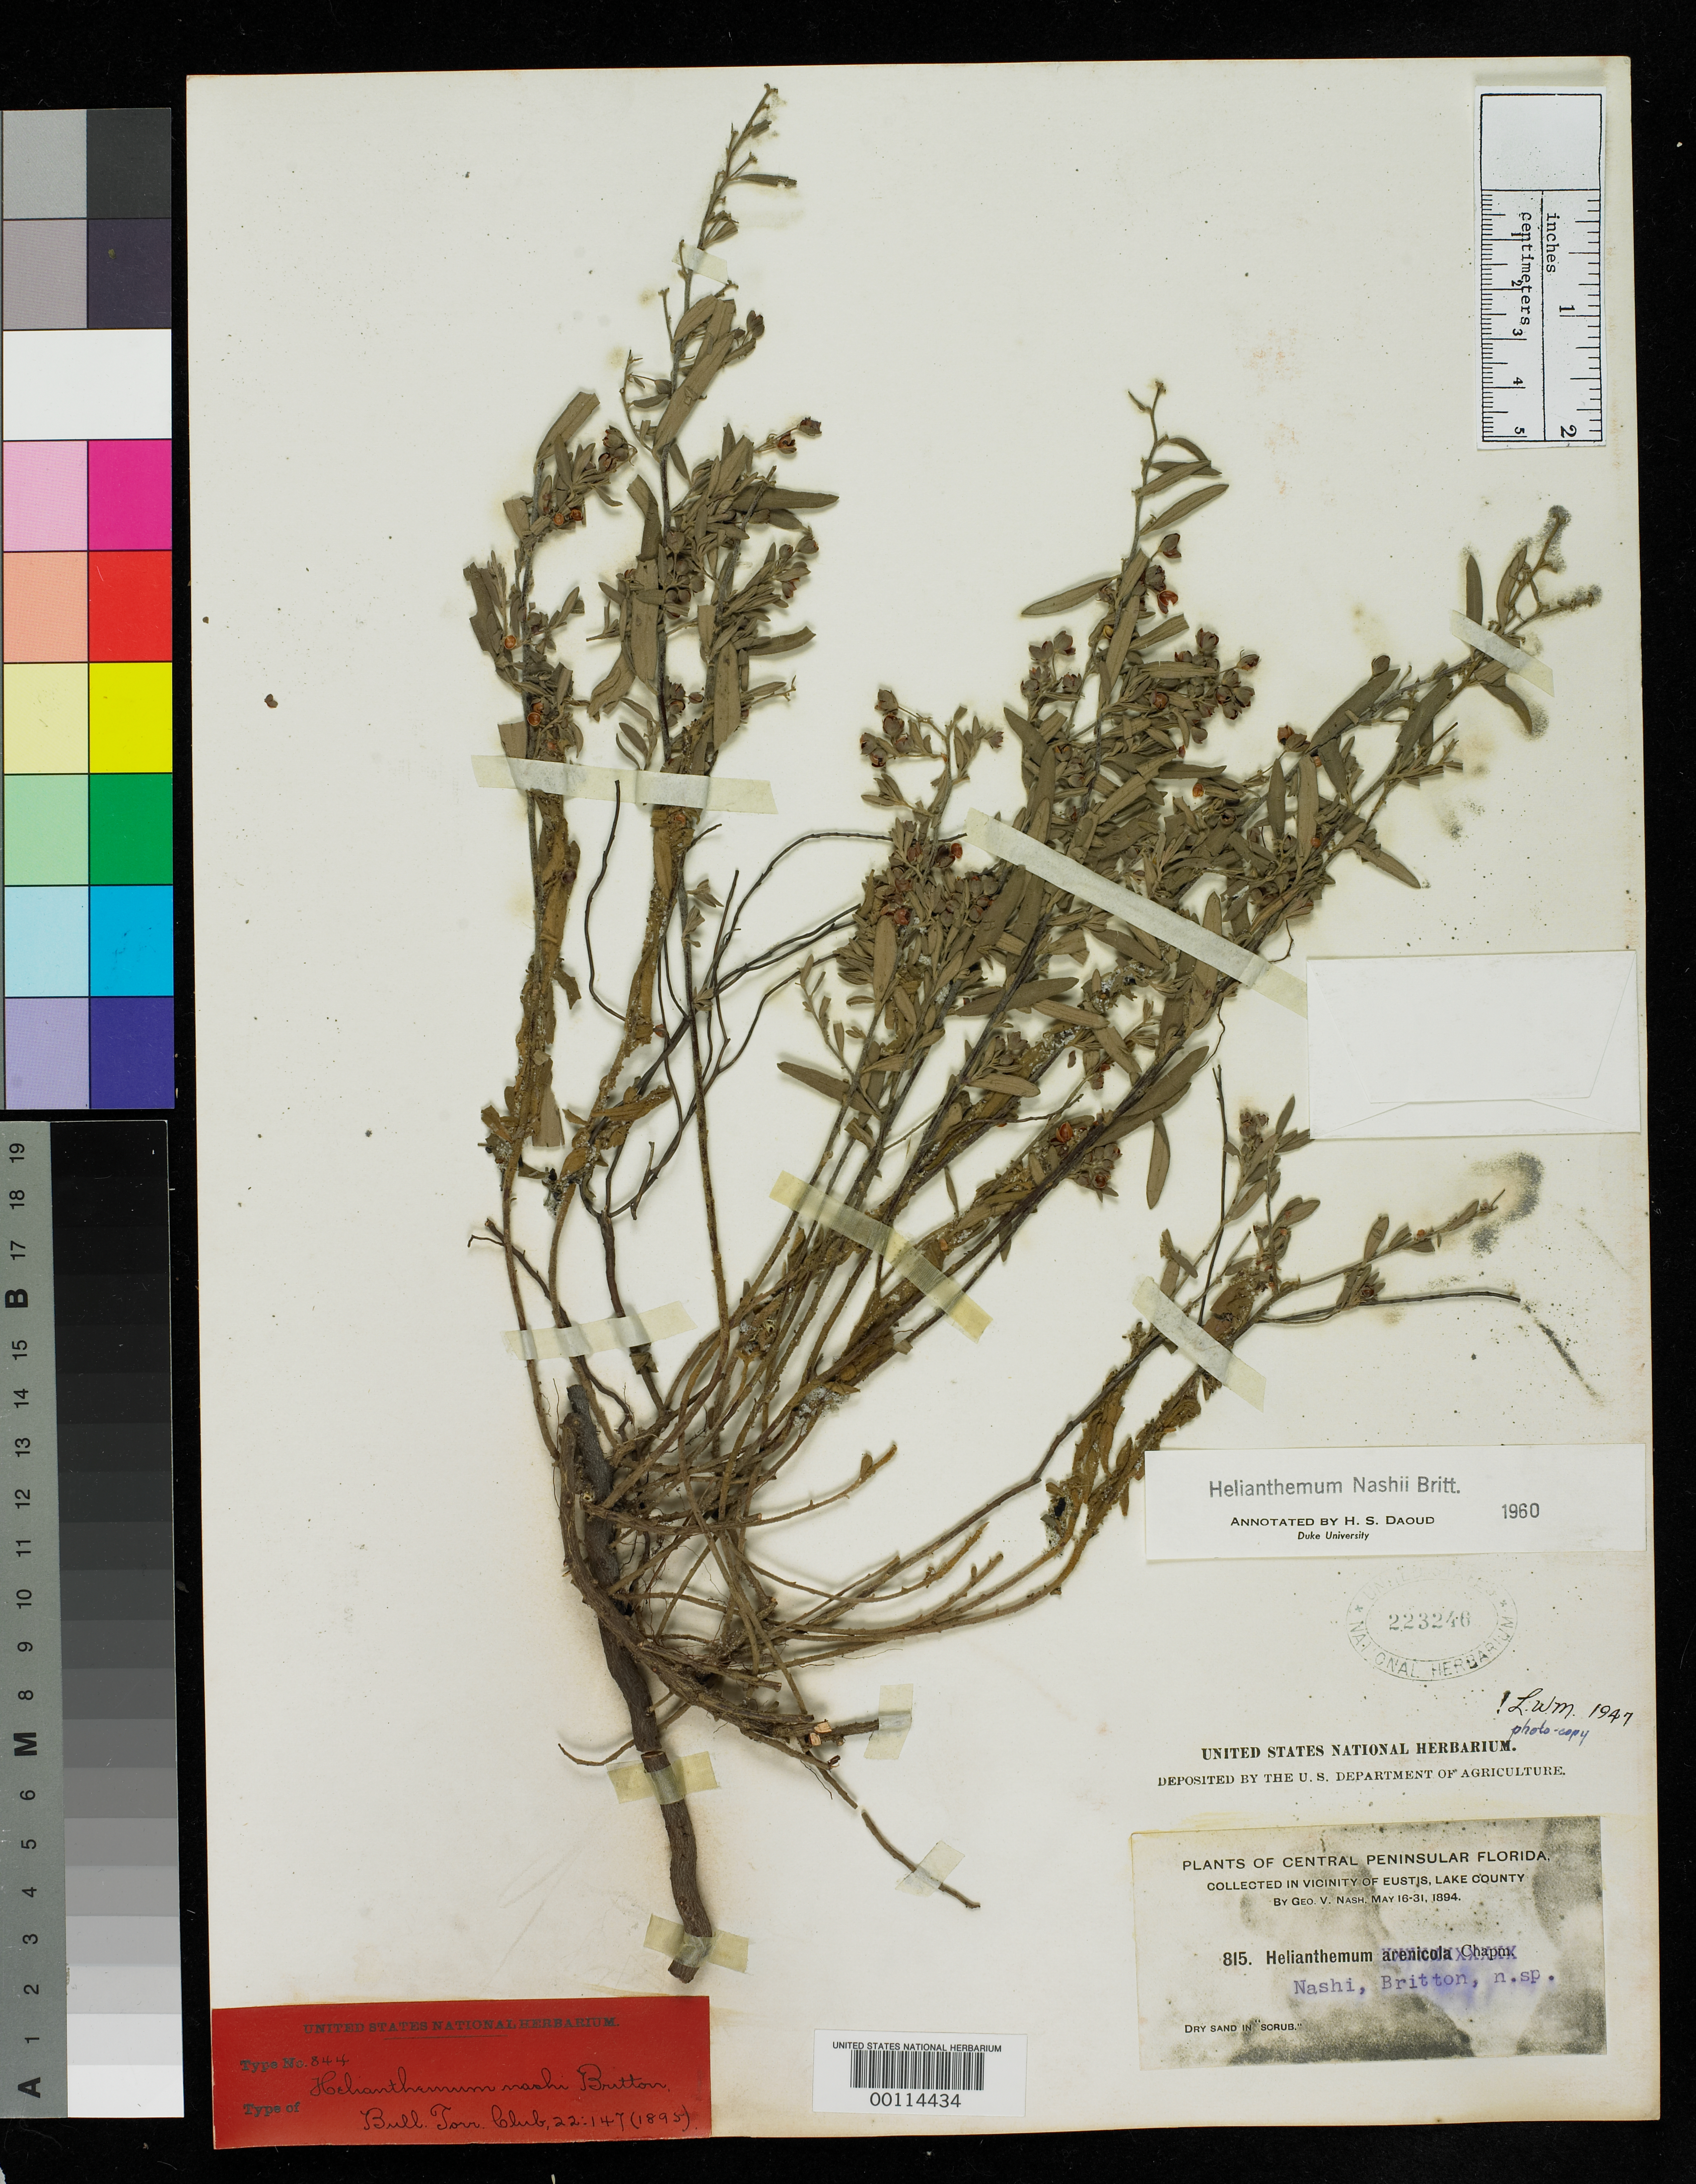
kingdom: Plantae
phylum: Tracheophyta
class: Magnoliopsida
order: Malvales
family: Cistaceae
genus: Helianthemum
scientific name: Helianthemum nashi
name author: Britton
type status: Isotype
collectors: G. V. Nash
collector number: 815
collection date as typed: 16 May 1894 to 31 May 1894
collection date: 1894-05-16/1894-05-31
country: United States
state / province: Florida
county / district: Lake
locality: Near Eustis.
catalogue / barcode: US 223246